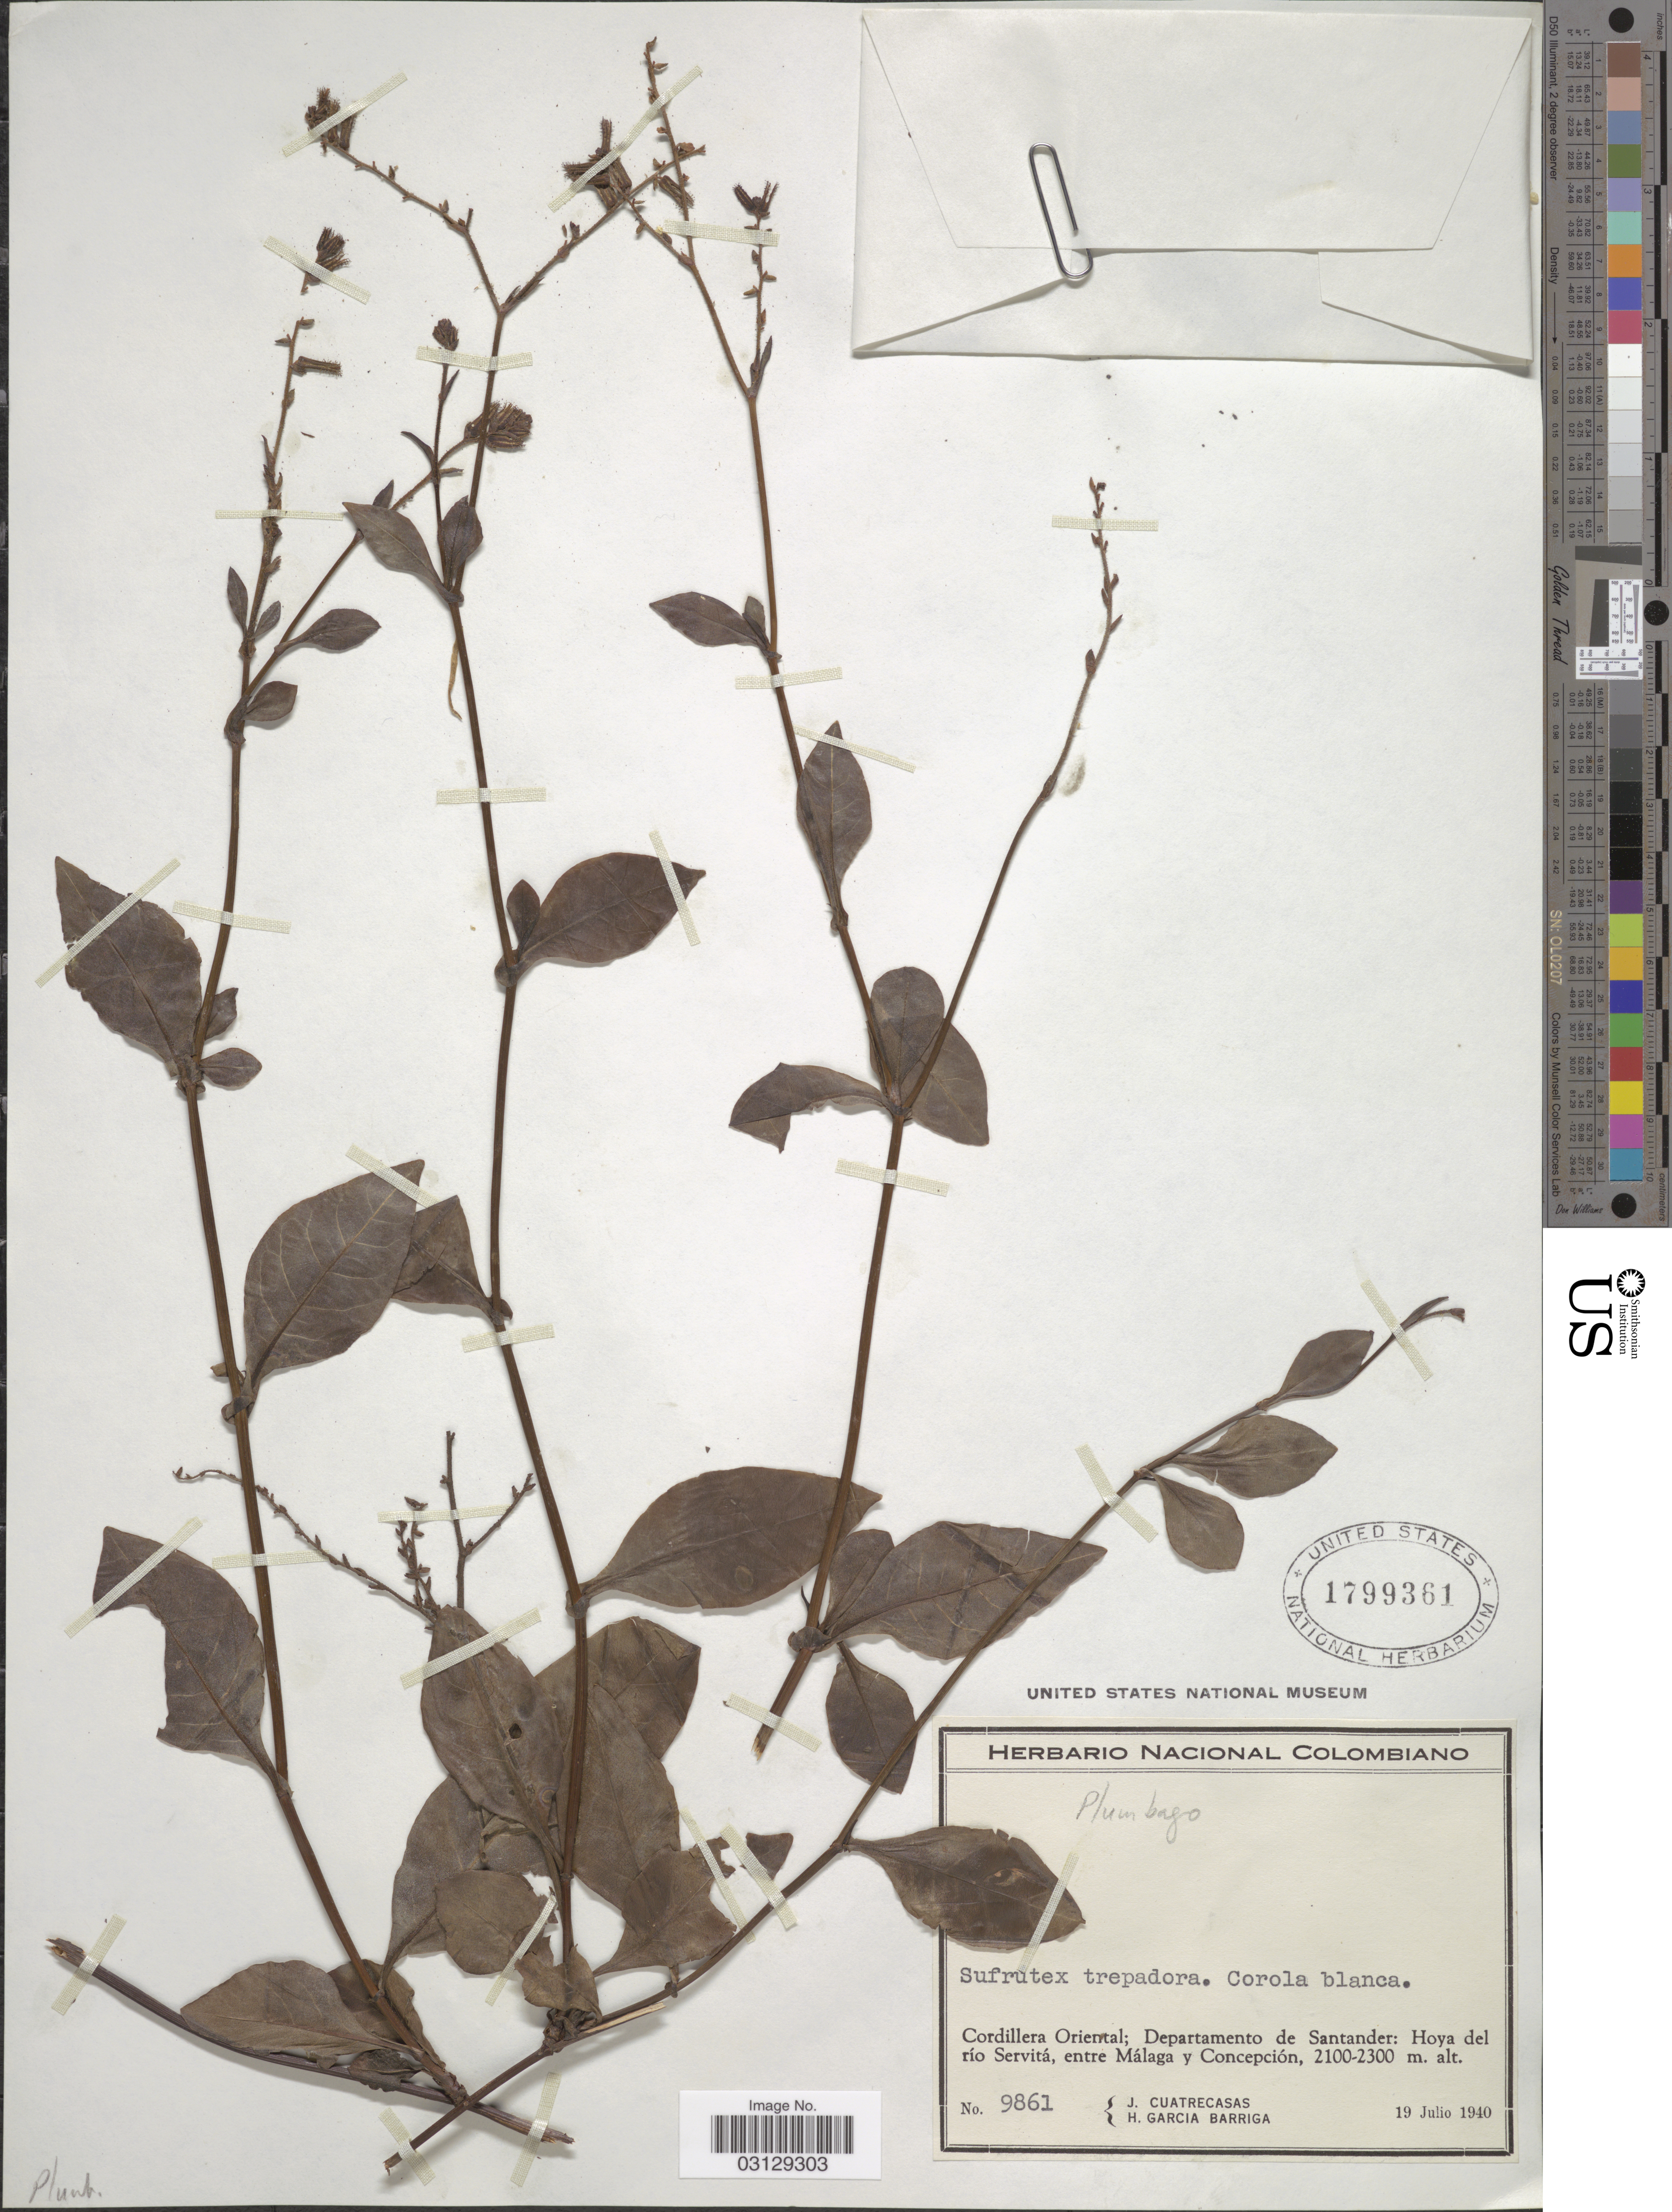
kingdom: Plantae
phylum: Tracheophyta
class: Magnoliopsida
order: Caryophyllales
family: Plumbaginaceae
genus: Plumbago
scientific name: Plumbago sp.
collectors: J. Cuatrecasas & H. García Barriga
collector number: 9861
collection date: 1940-07-19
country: Colombia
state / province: Santander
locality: Cordillera Oriental; Departamento de Santander: Hoya del río Servitá, entre Málaga y Concepción.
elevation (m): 2100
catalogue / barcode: US 1799361